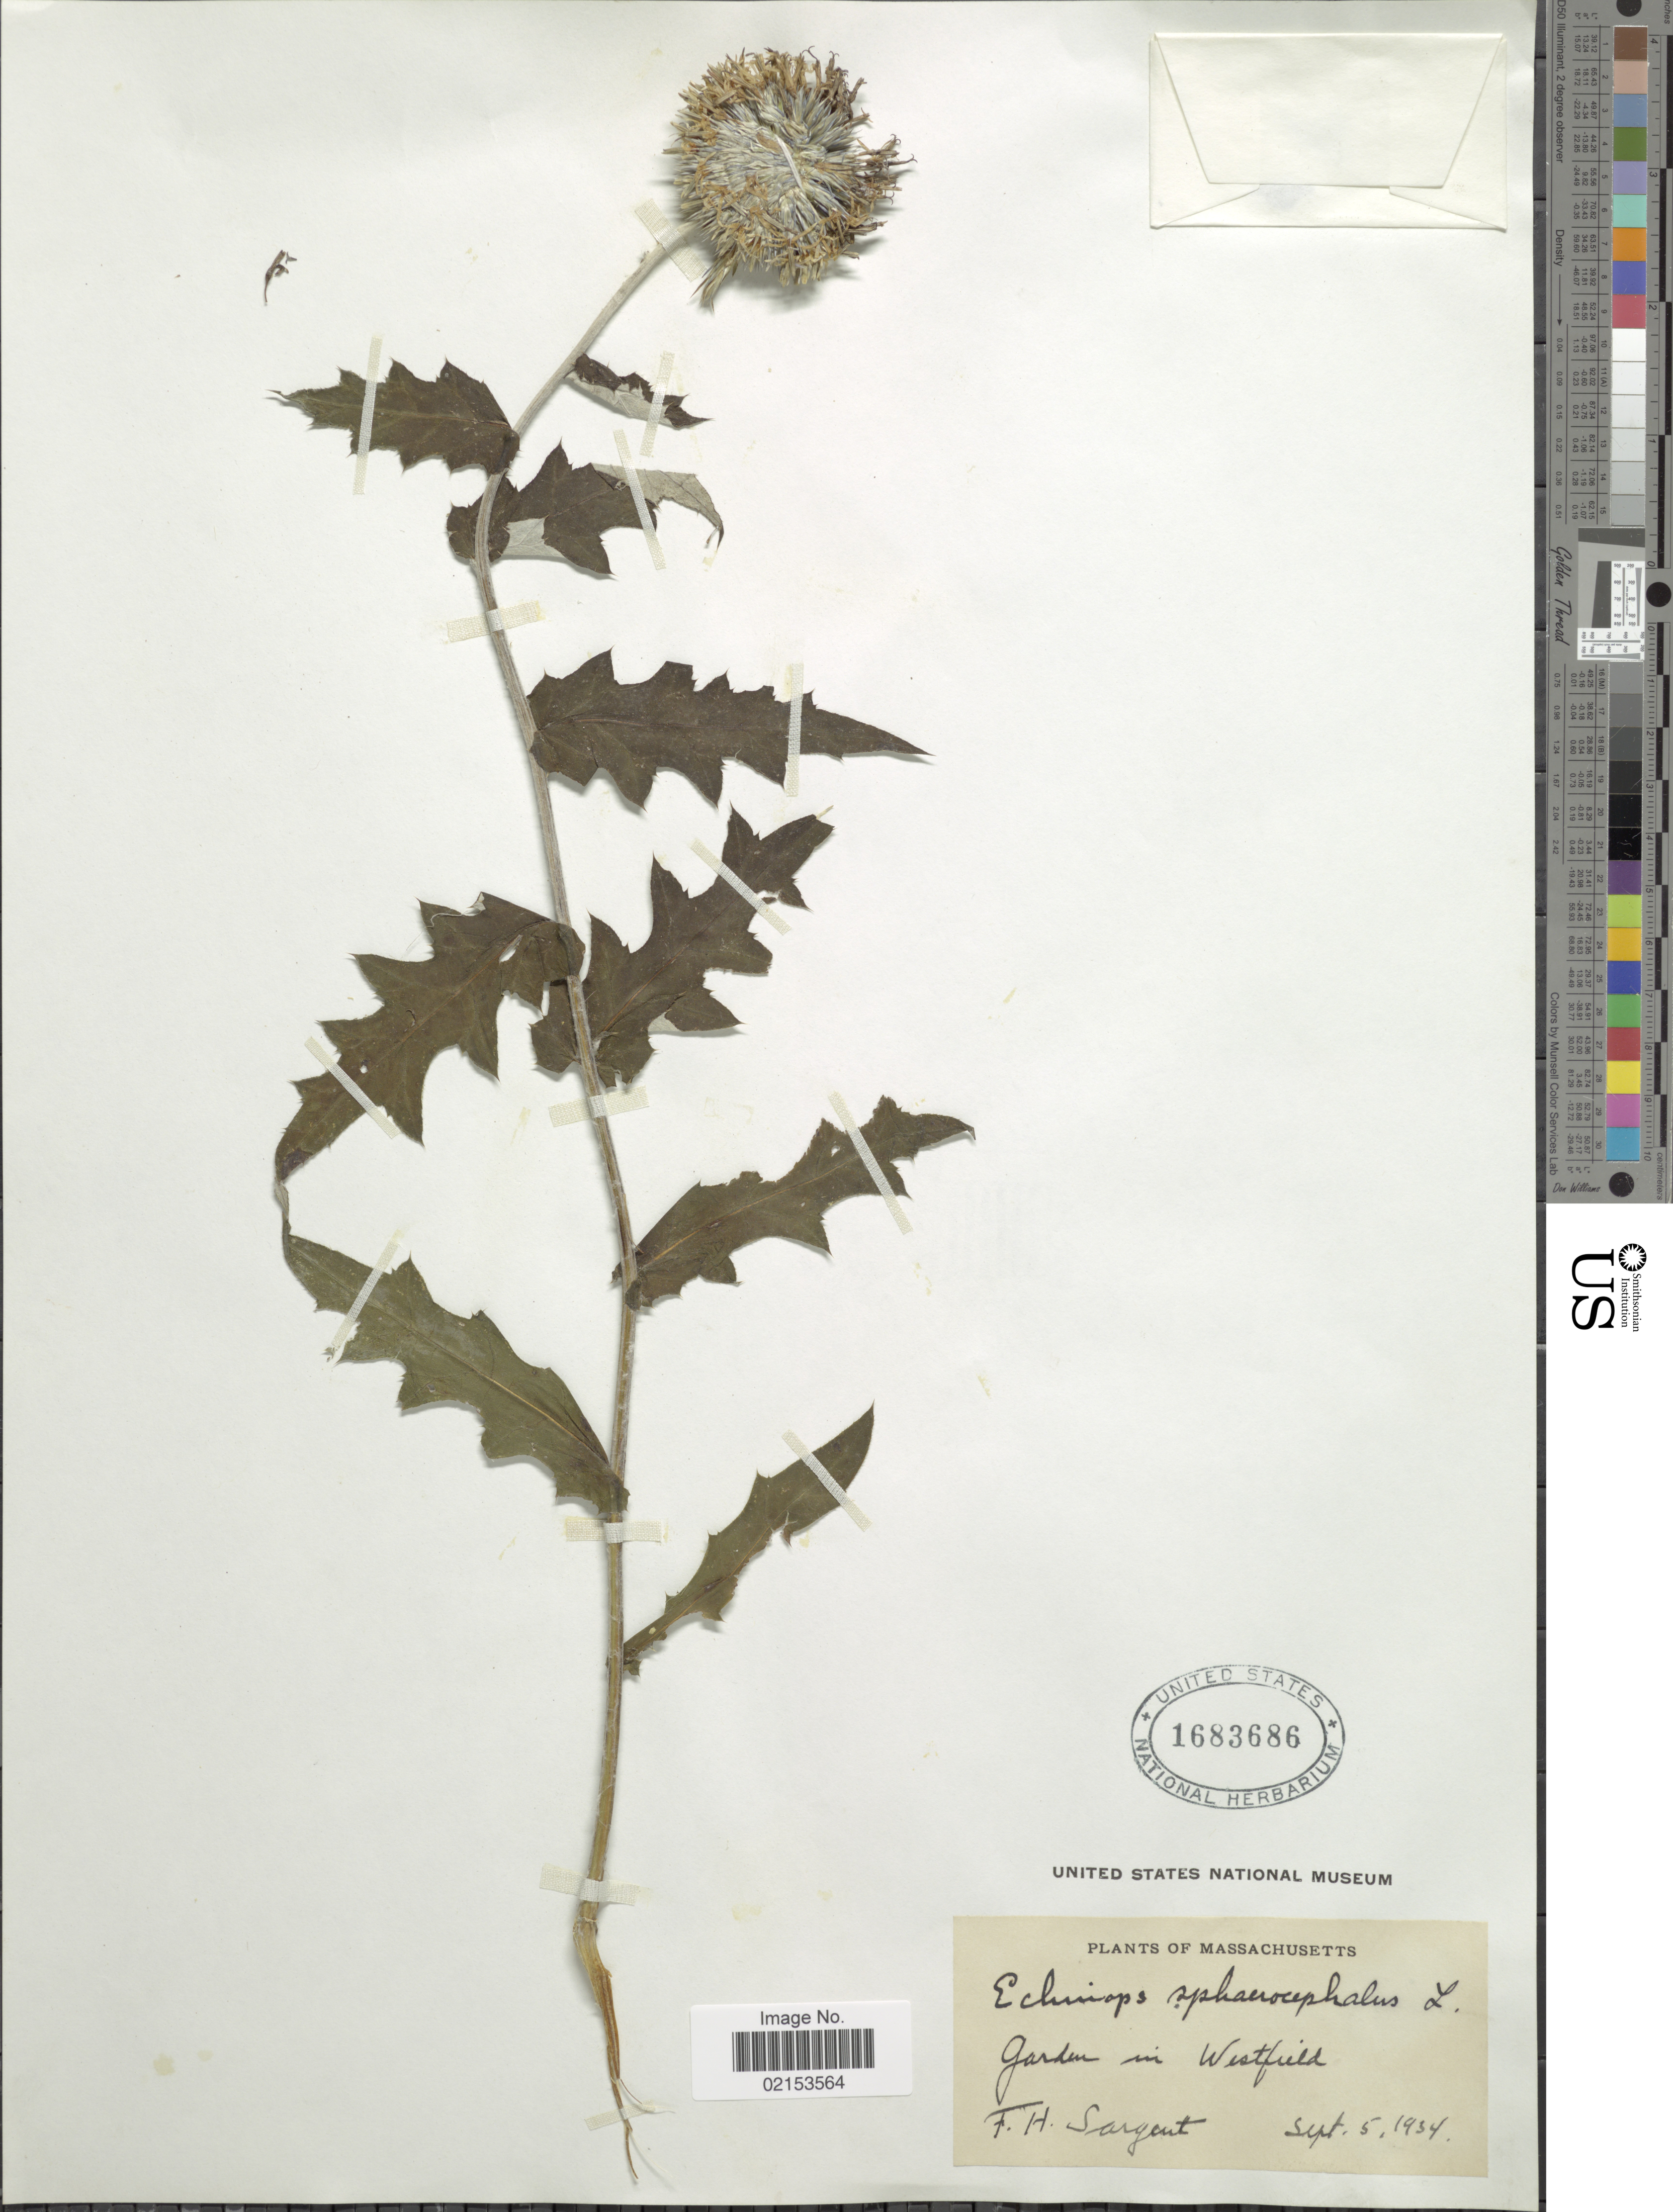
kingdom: Plantae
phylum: Tracheophyta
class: Magnoliopsida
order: Asterales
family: Asteraceae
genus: Echinops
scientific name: Echinops sphaerocephalus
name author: L.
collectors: F. H. Sargent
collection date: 1934-09-05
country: United States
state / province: Massachusetts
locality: Garden in Westfield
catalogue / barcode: US 1683686